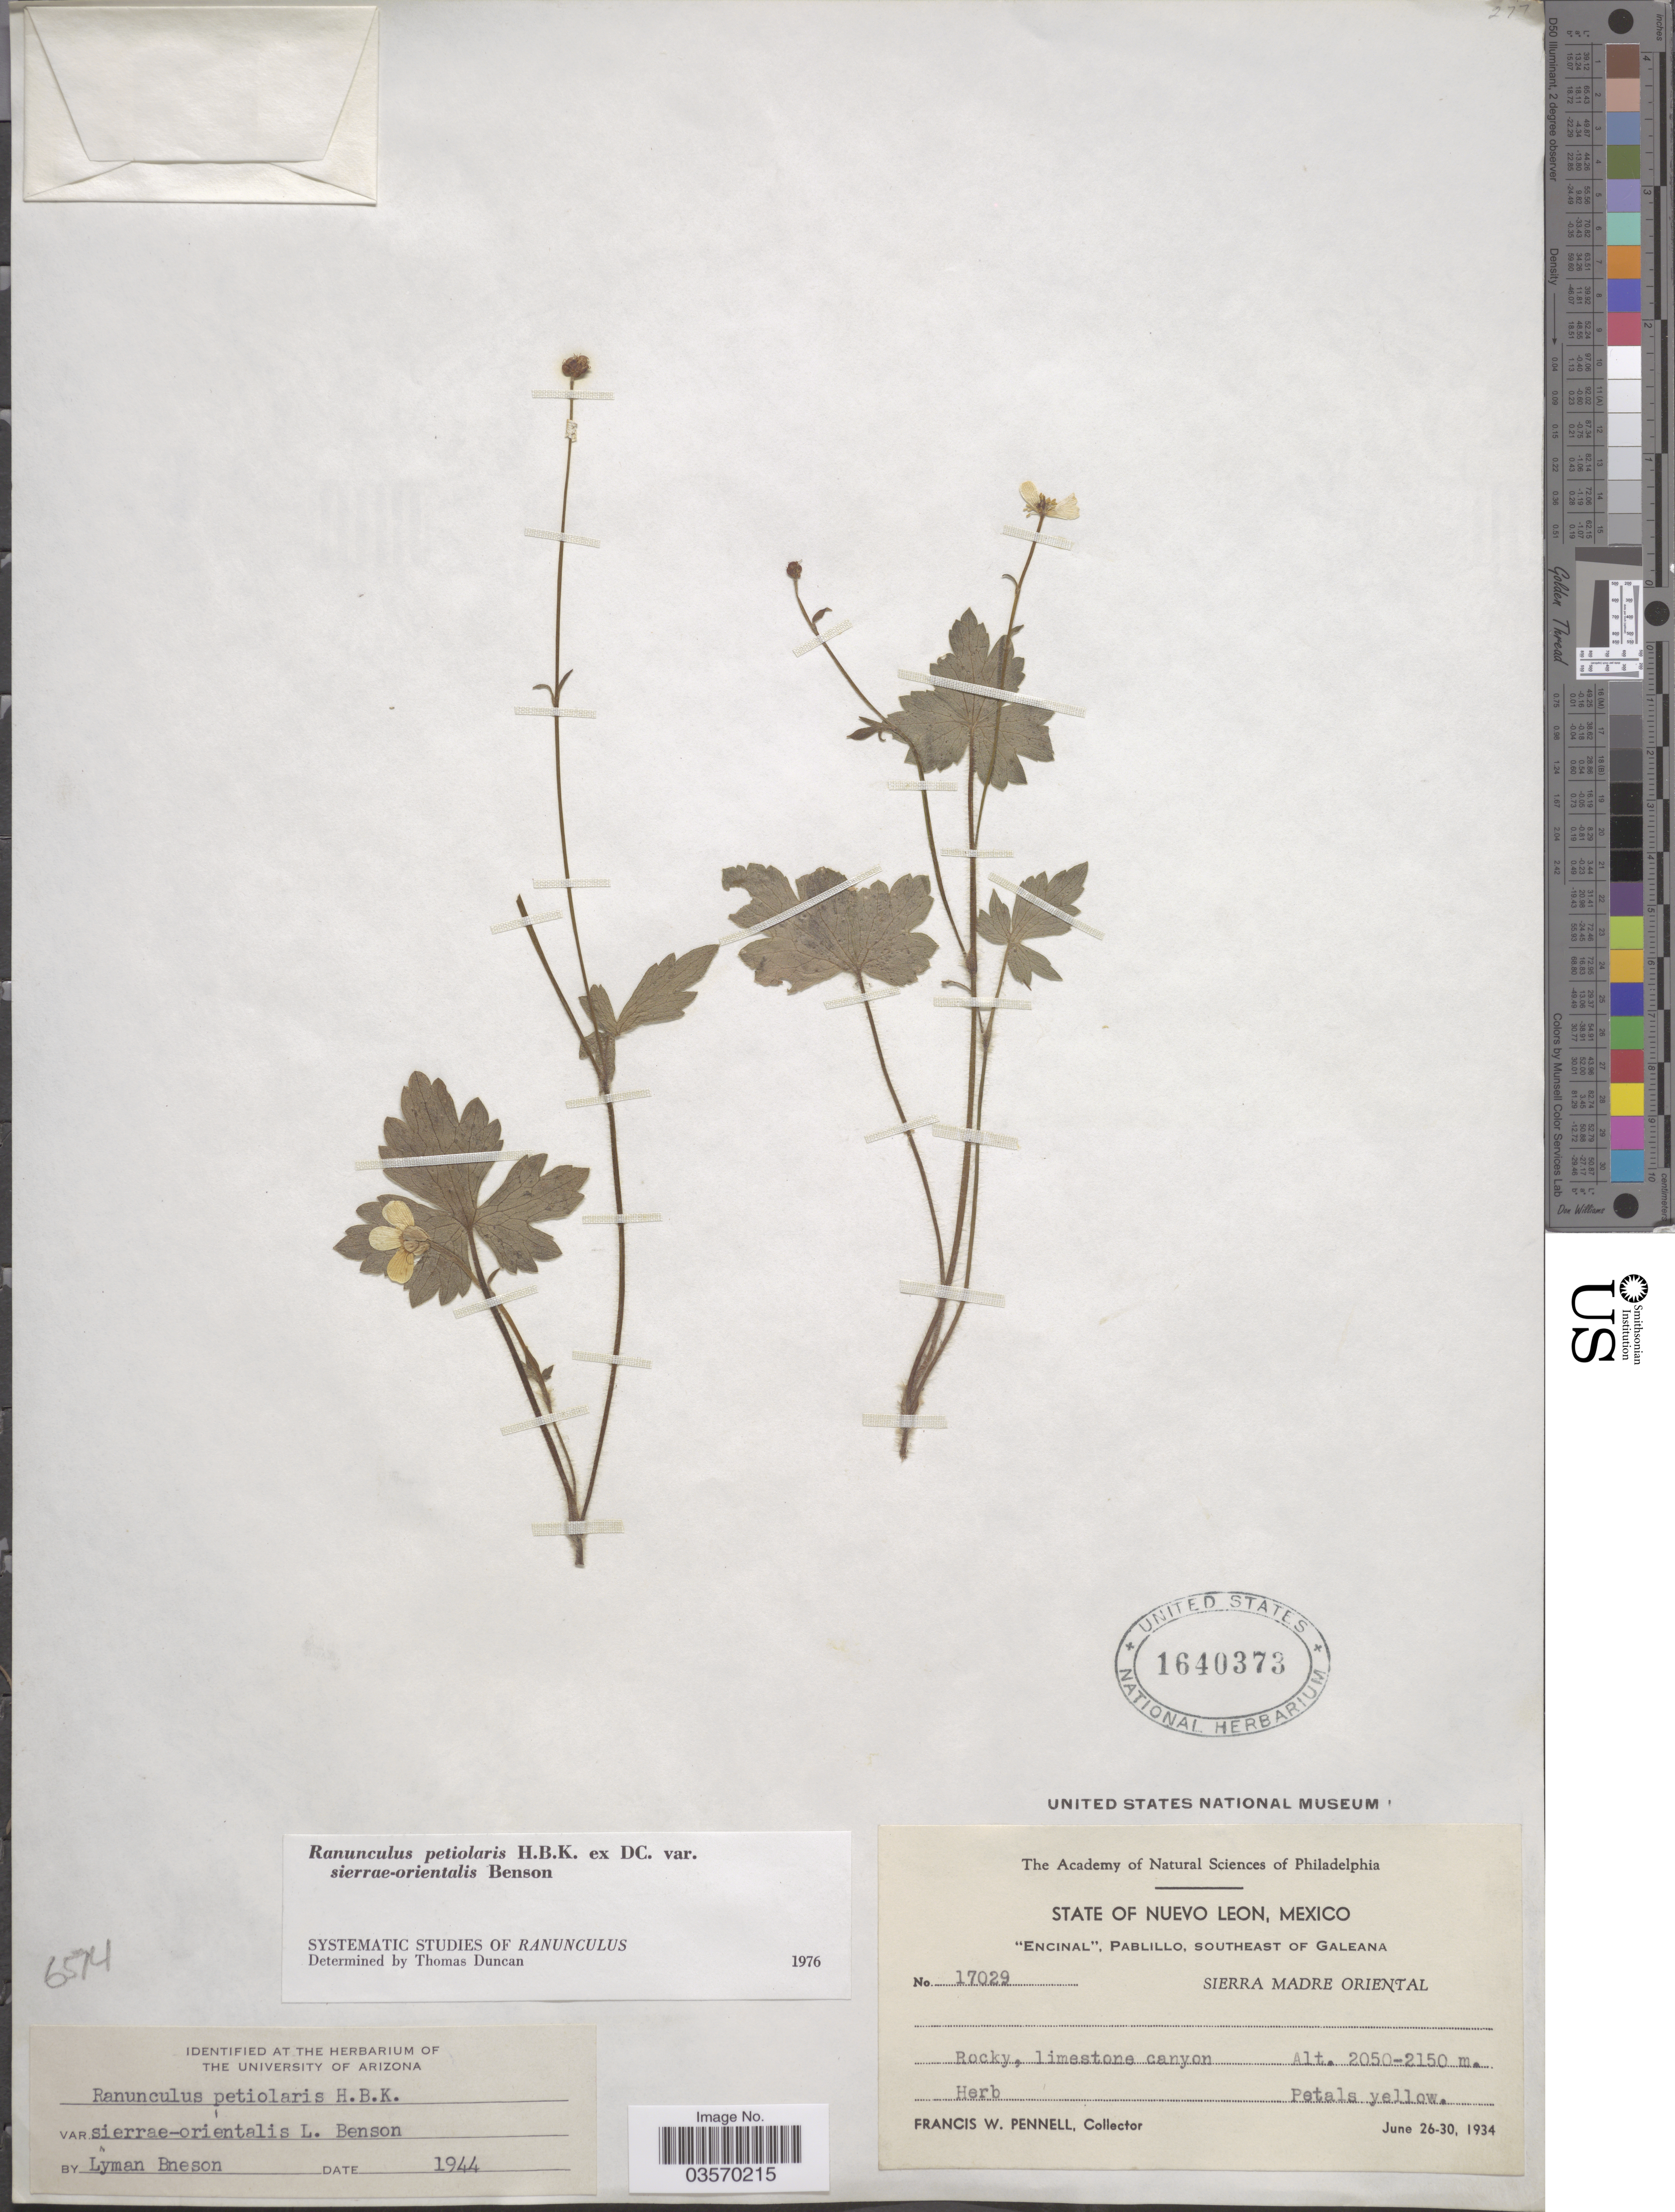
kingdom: Plantae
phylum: Tracheophyta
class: Magnoliopsida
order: Ranunculales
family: Ranunculaceae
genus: Ranunculus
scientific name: Ranunculus petiolaris var. sierrae-orientalis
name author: L.D. Benson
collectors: F. W. Pennell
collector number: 17029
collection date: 1934-06-26/1934-06-30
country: Mexico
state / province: Nuevo León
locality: "Encinal", Pablillo, Southeast of Galeana. Sierra Madre Oriental.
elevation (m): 2050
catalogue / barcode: US 1640373